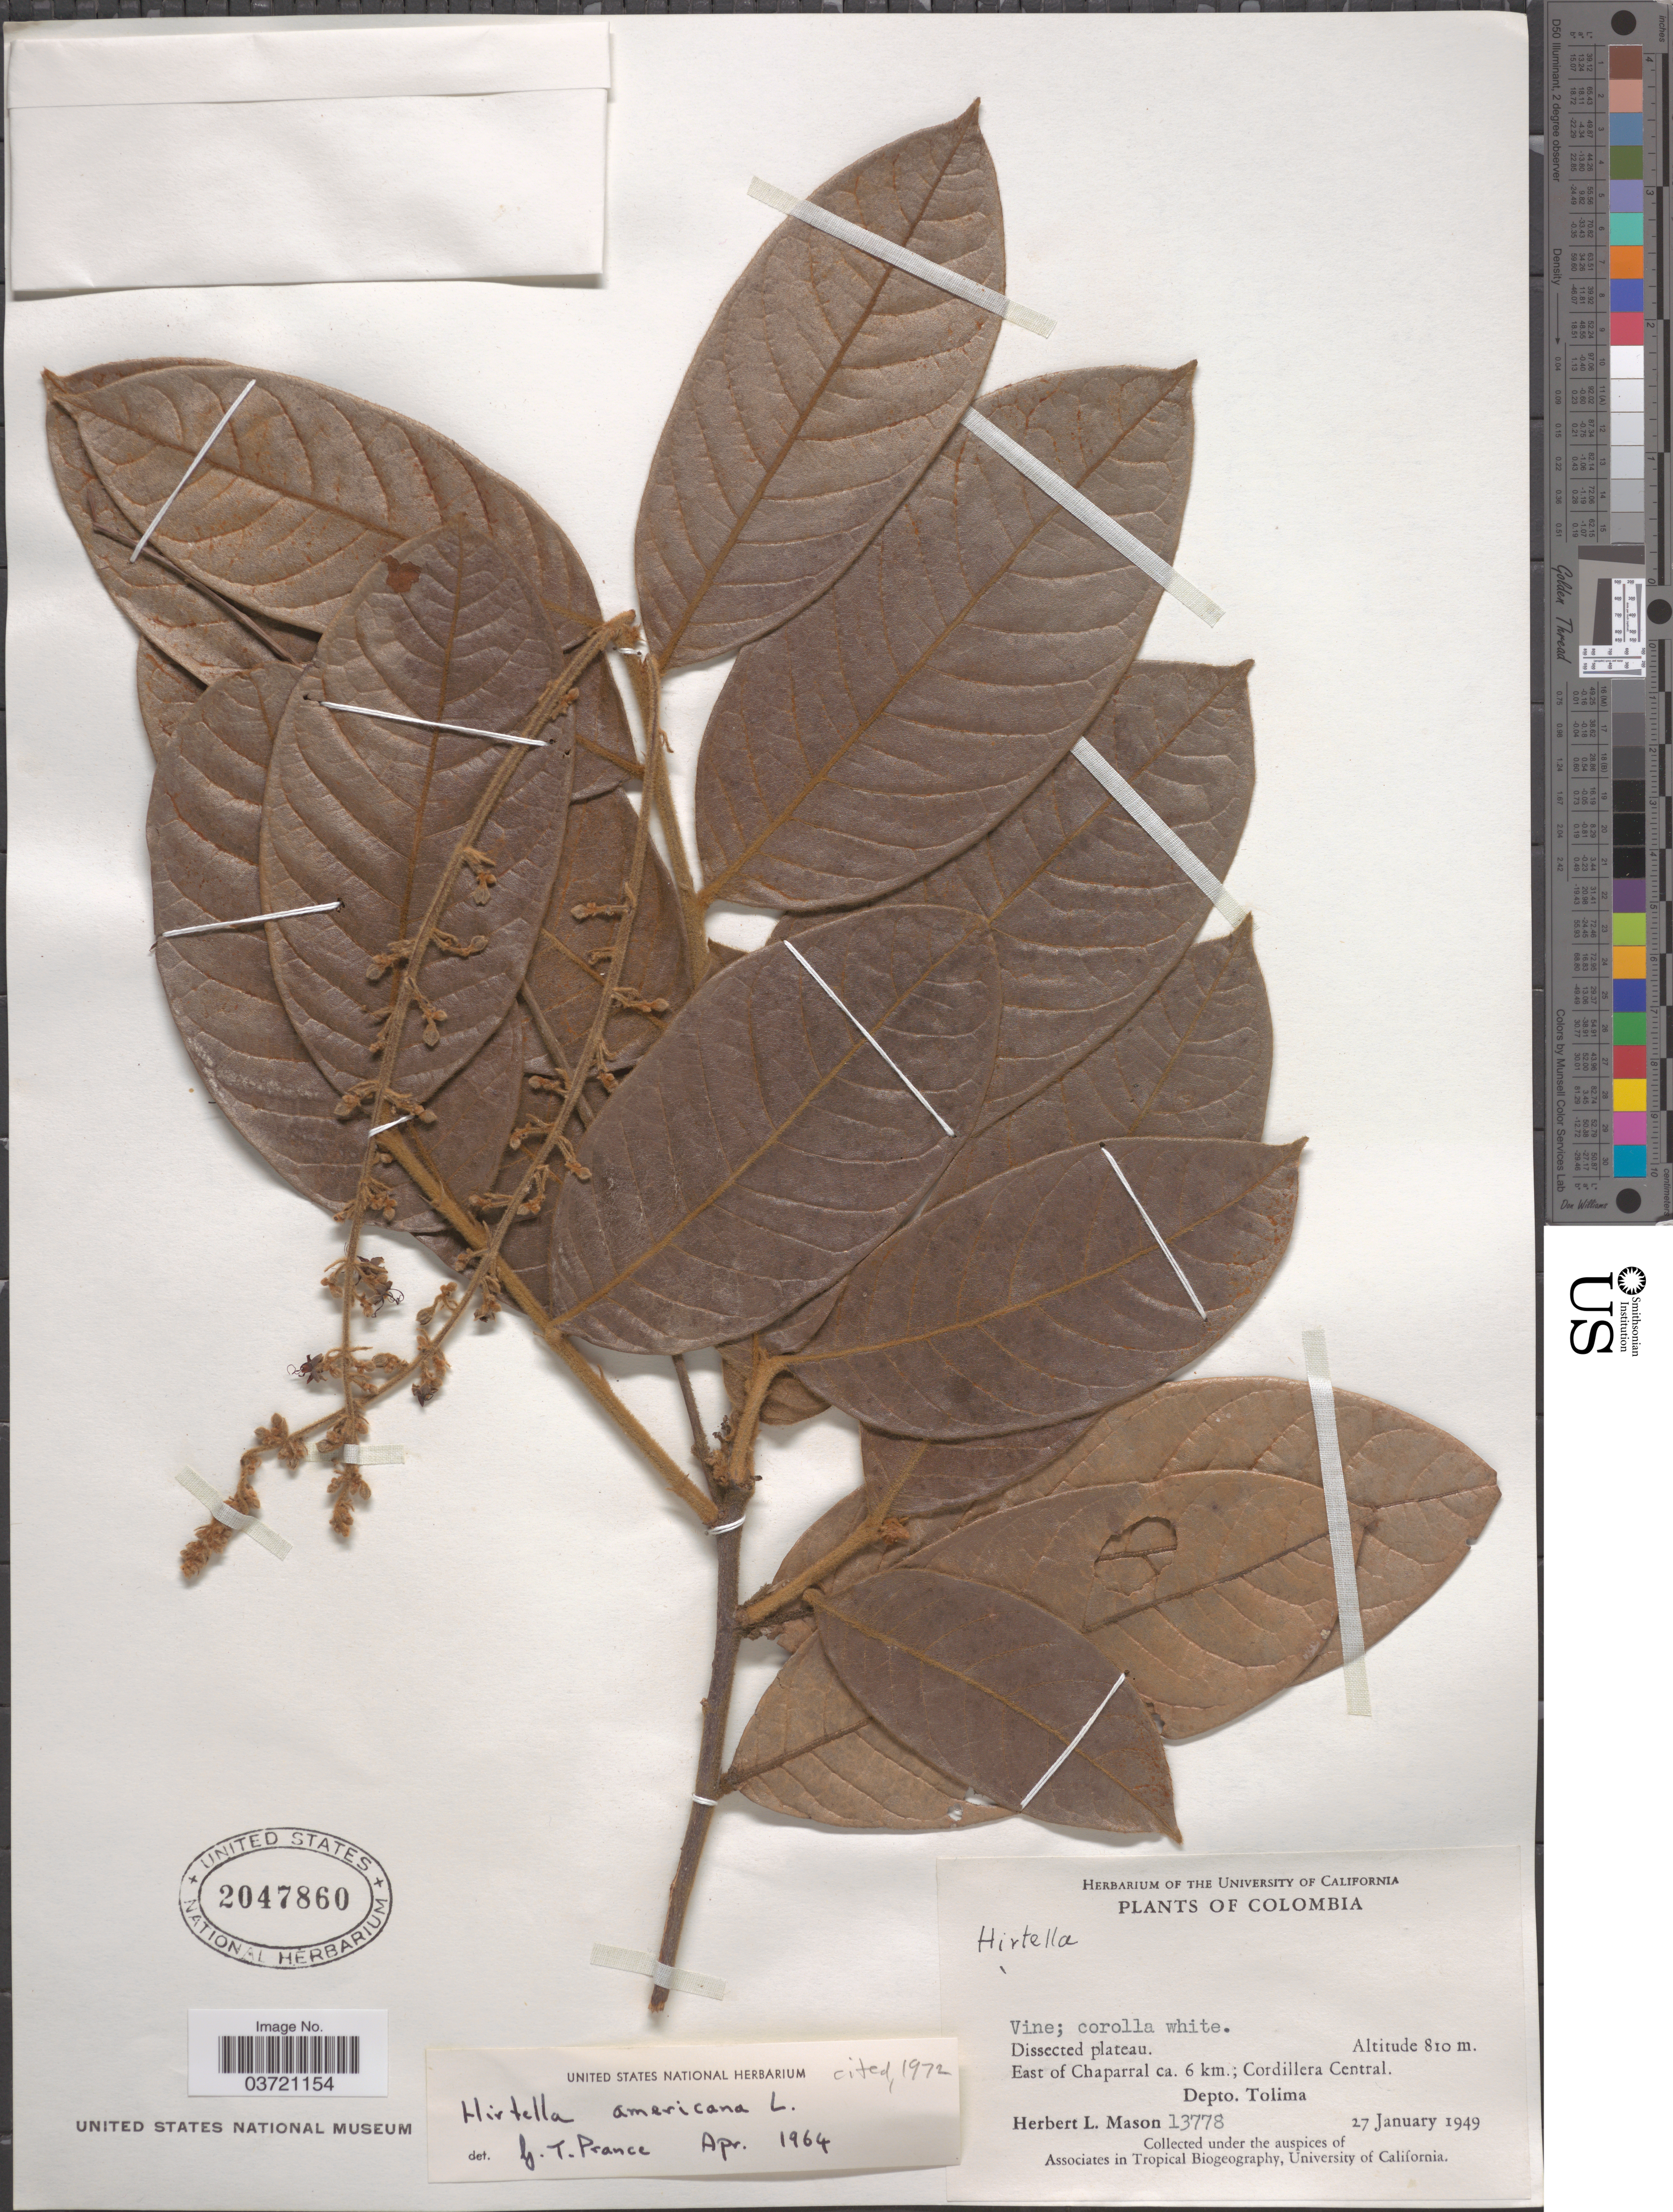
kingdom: Plantae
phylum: Tracheophyta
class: Magnoliopsida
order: Malpighiales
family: Chrysobalanaceae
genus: Hirtella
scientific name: Hirtella americana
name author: L.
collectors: H. L. Mason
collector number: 13778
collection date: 1949-01-27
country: Colombia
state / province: Tolima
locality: East of Chaparral ca. 6 km.; Cordillera Central. Depto. Tolima.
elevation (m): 810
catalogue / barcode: US 2047860